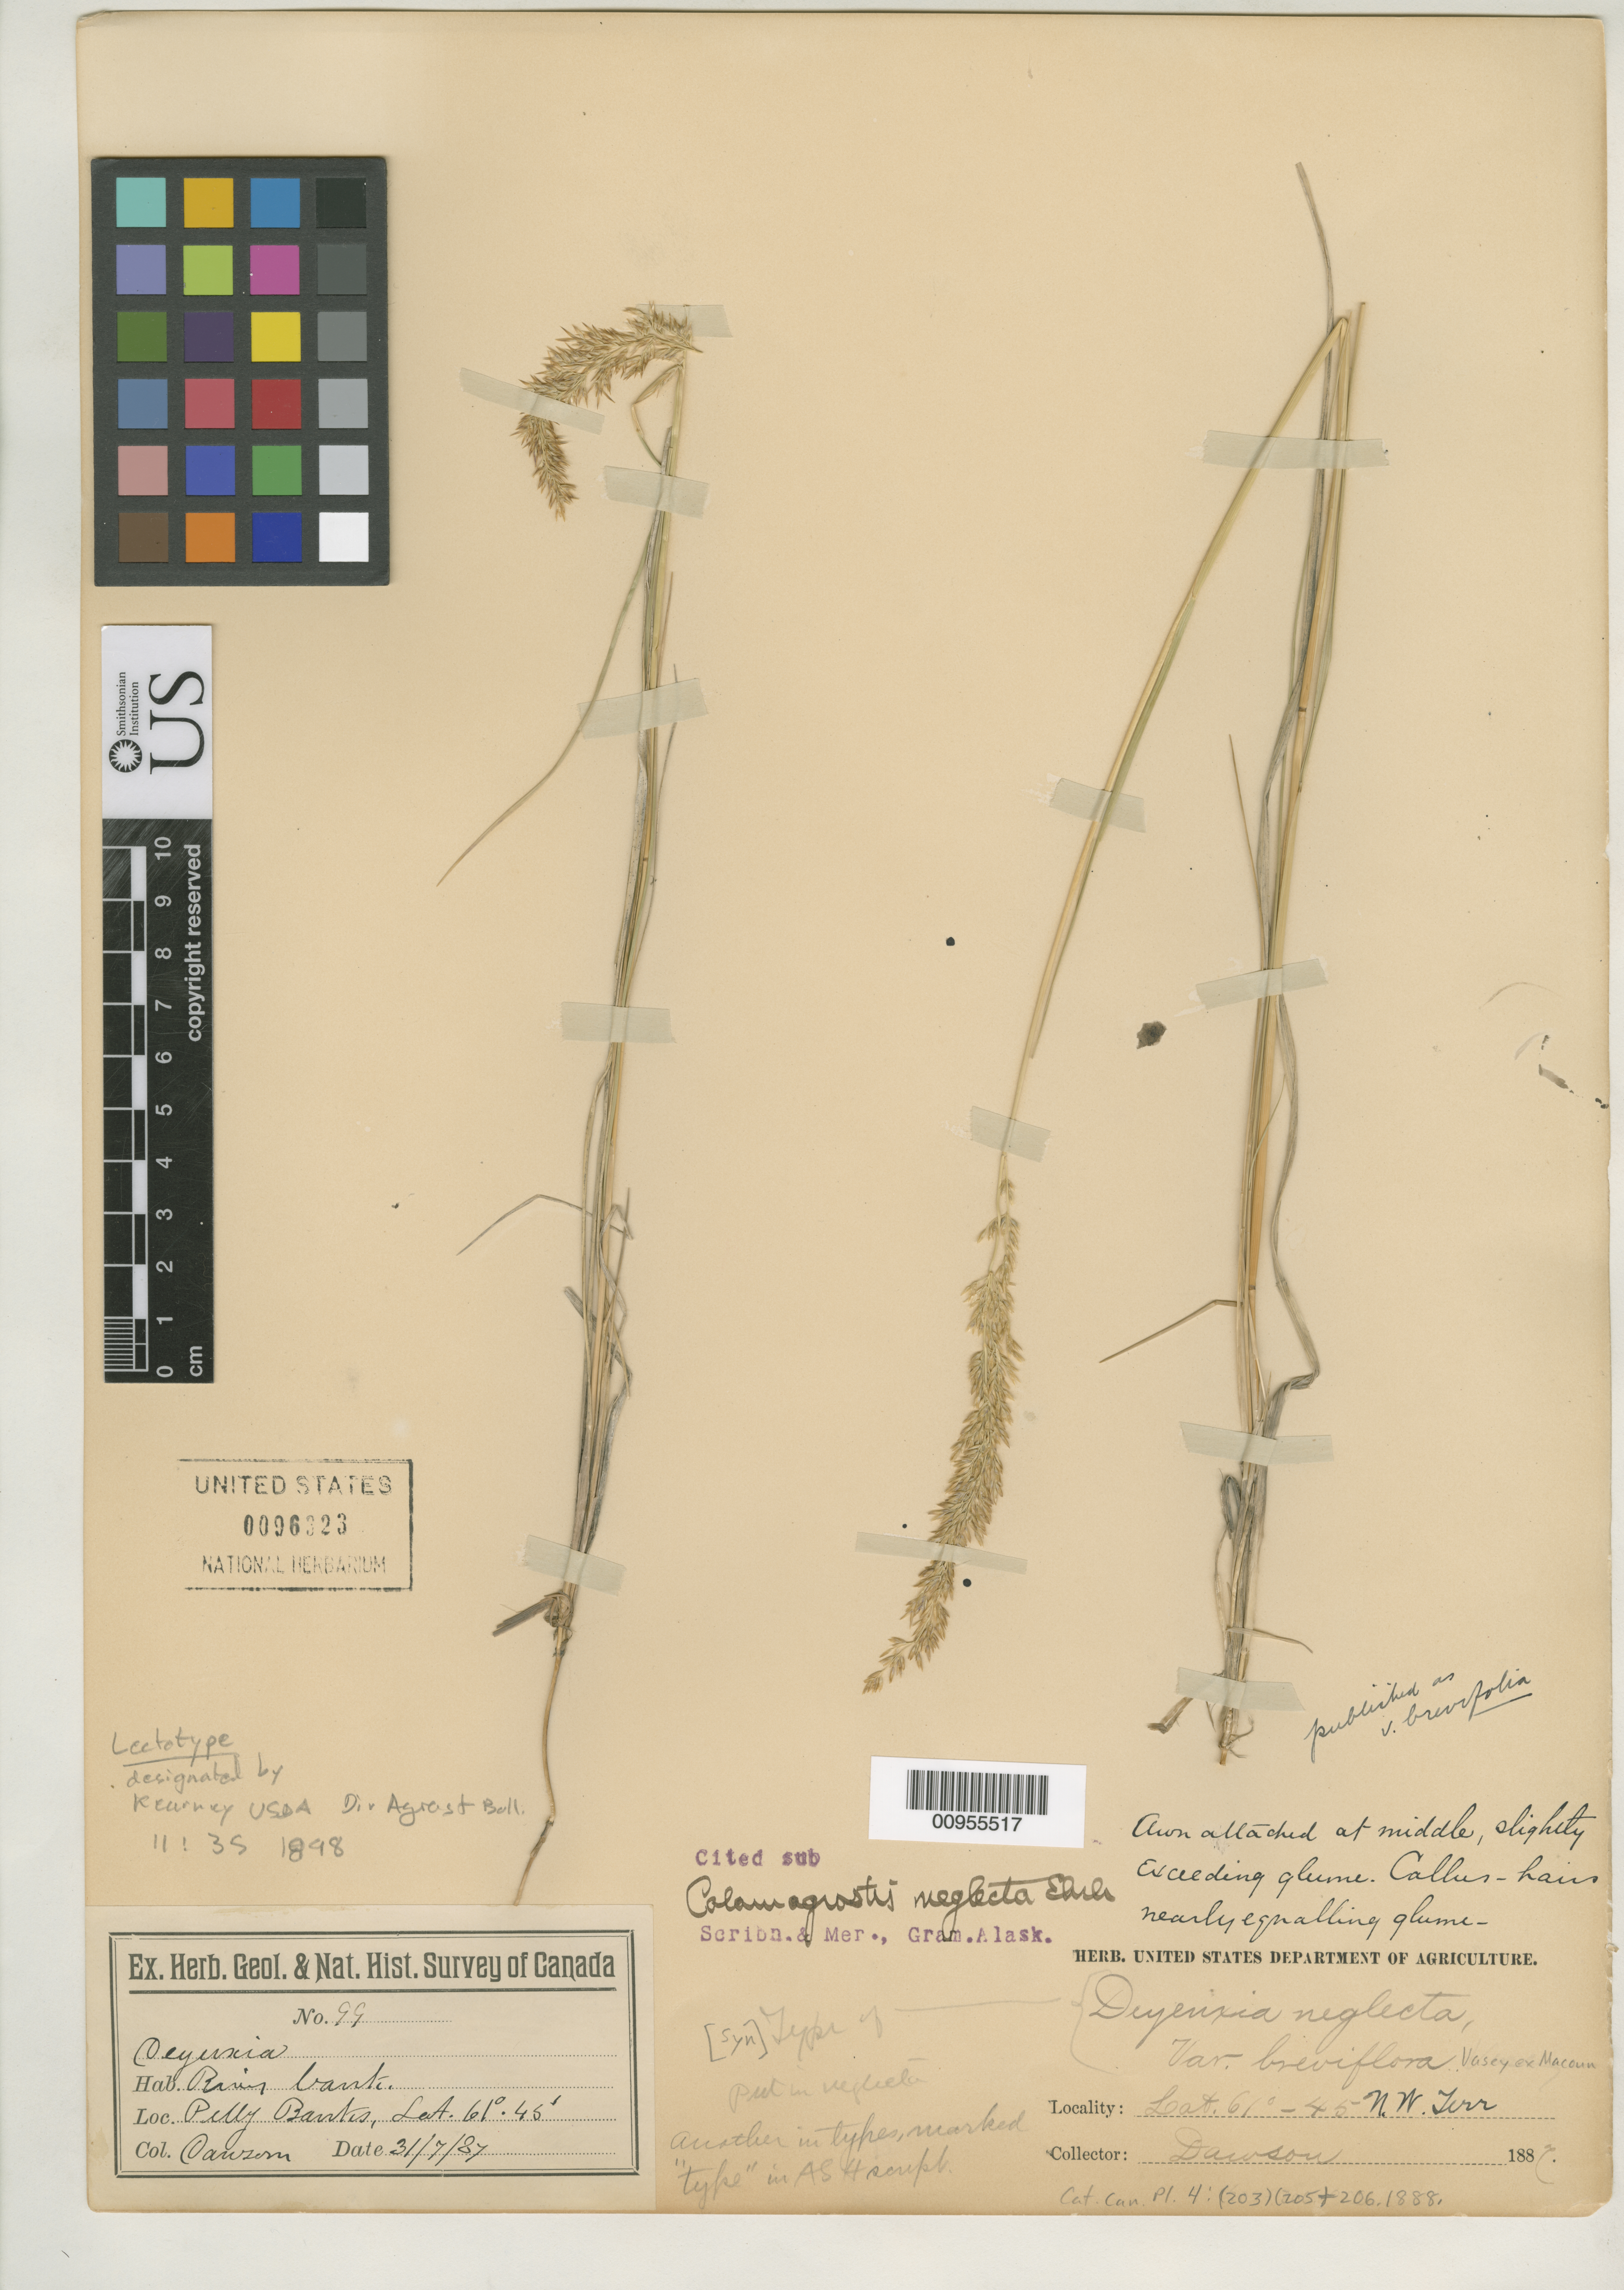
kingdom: Plantae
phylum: Tracheophyta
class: Liliopsida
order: Poales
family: Poaceae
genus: Deyeuxia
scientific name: Deyeuxia neglecta var. brevifolia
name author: Vasey ex Macoun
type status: Lectotype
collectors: C. M. Dawson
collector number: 99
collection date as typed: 31 Jul 1887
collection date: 1887-07-31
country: Canada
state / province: Northwest Territories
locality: Pelly Banks.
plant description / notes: "breviflora" on label, published as "brevifolia".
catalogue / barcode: US 96323